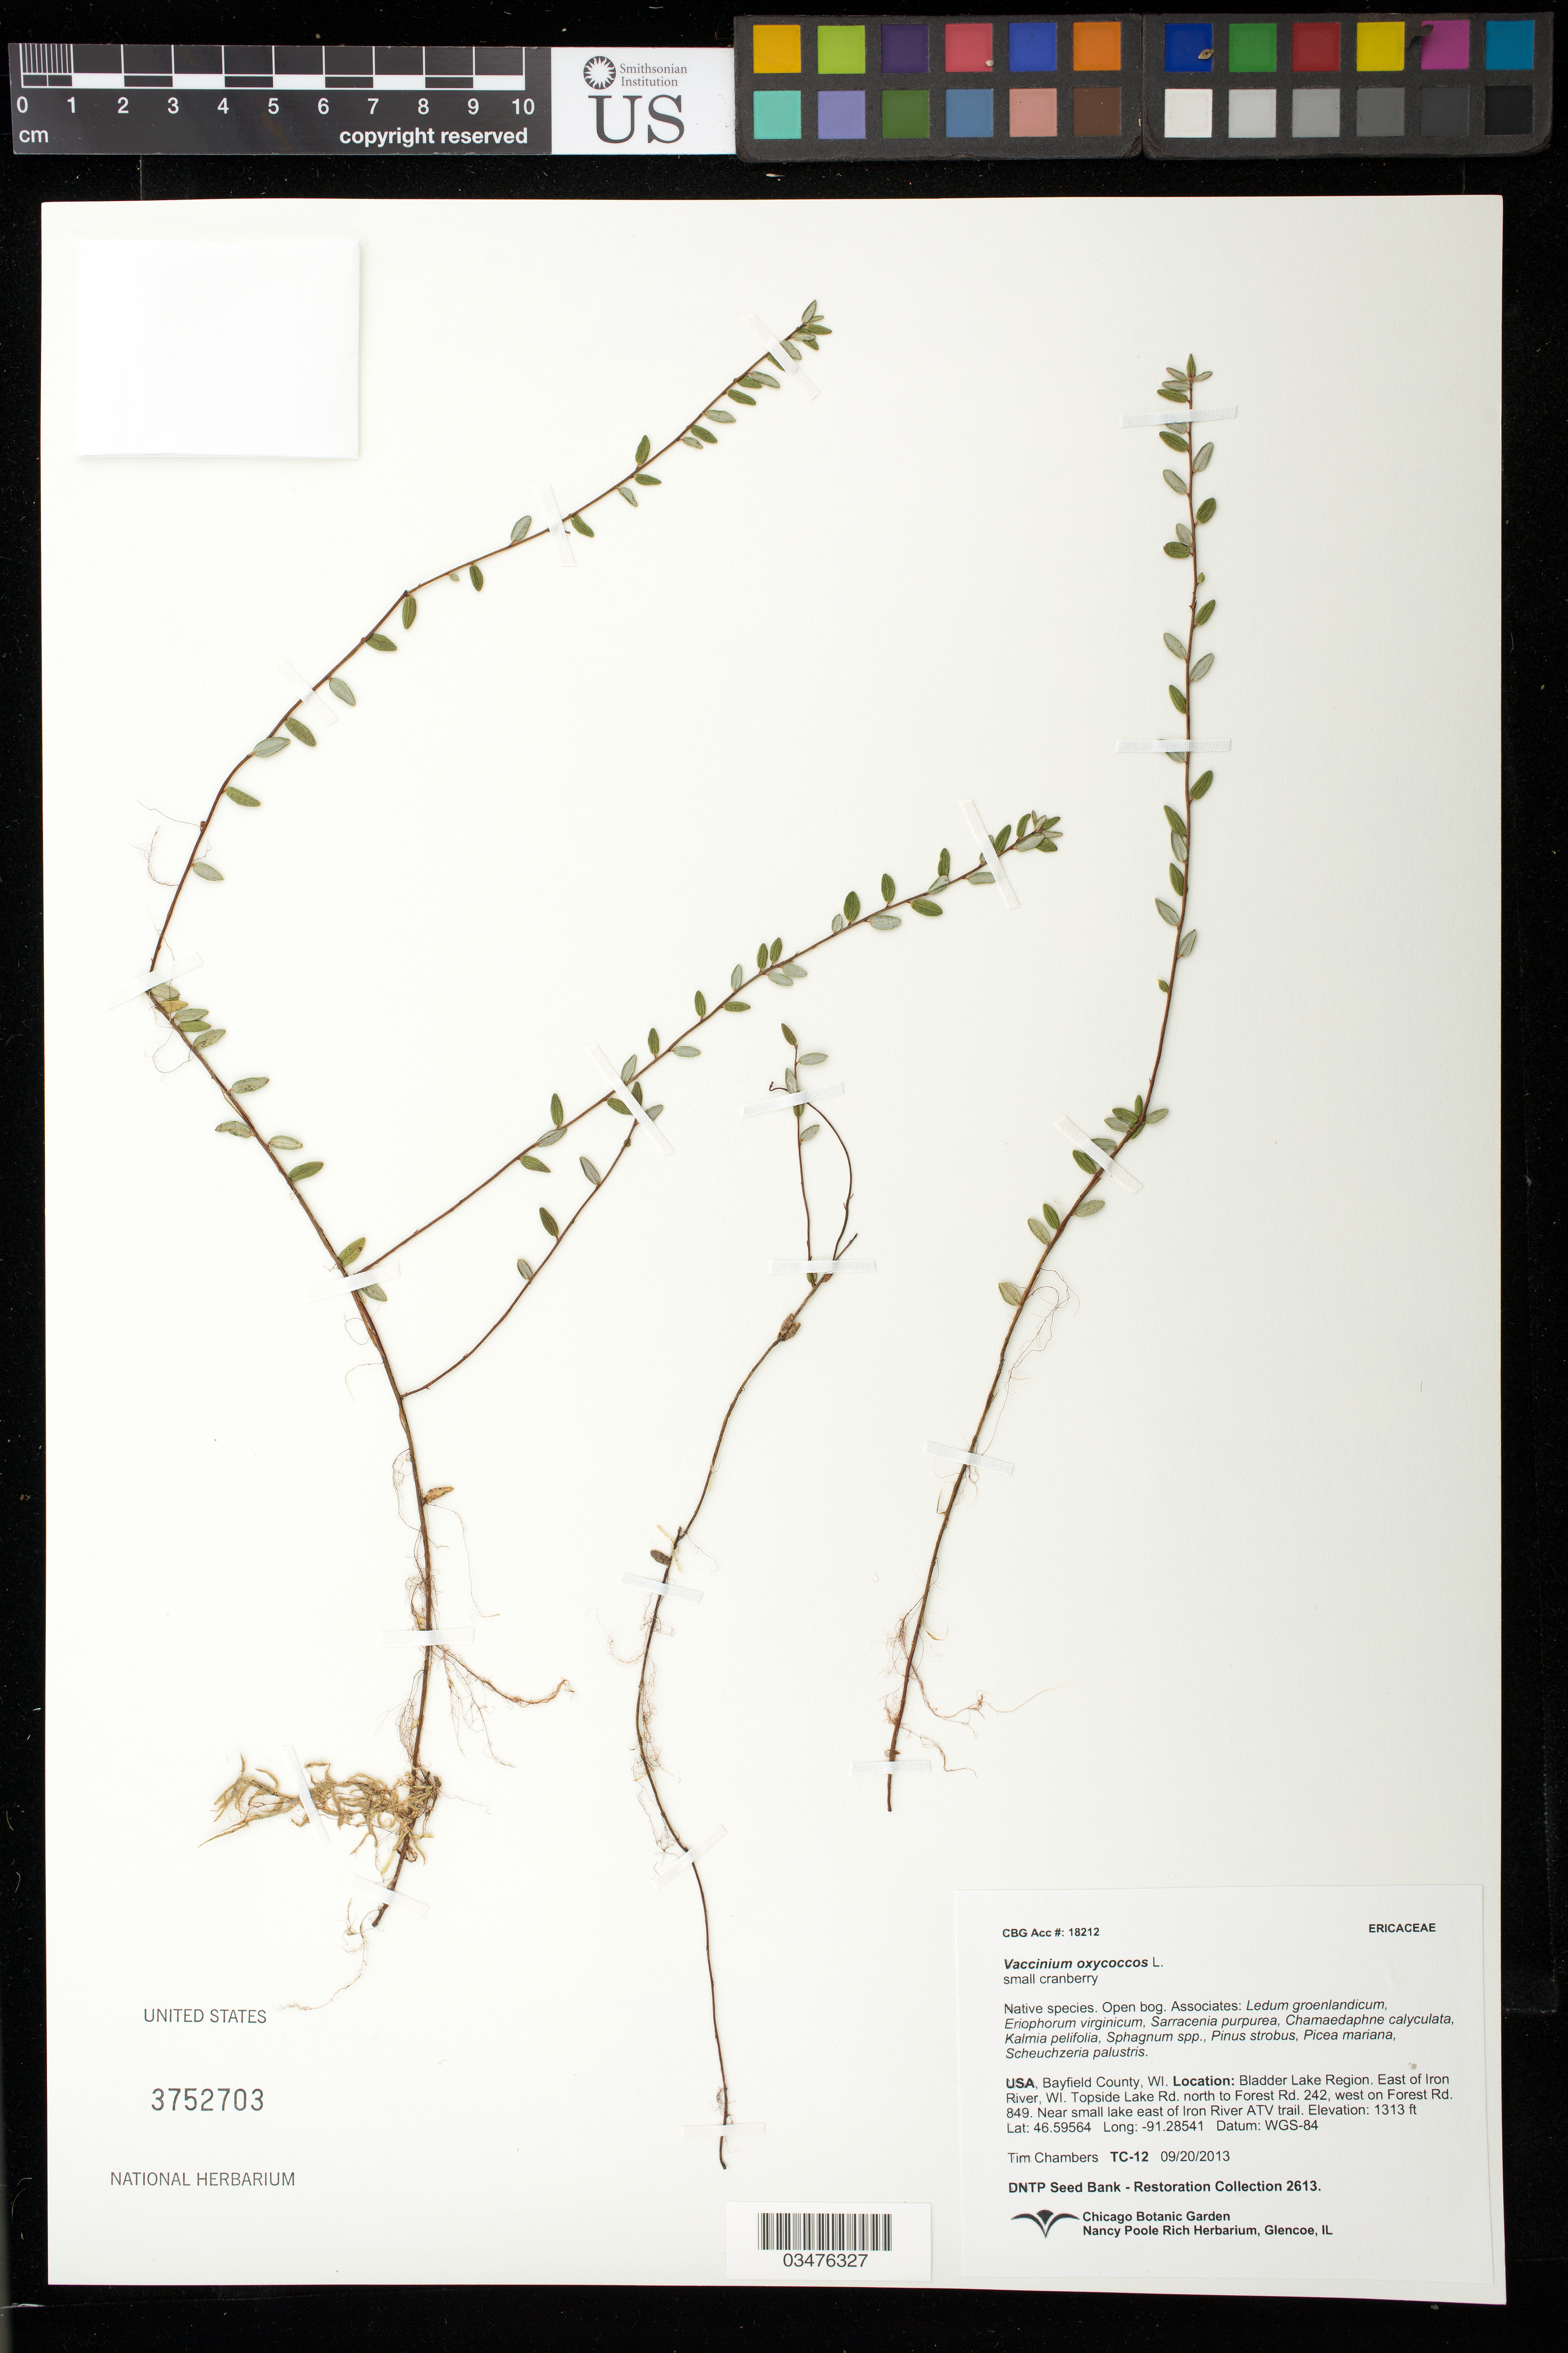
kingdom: Plantae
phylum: Tracheophyta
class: Magnoliopsida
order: Ericales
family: Ericaceae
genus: Vaccinium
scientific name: Vaccinium oxycoccos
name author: L.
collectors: T. Chambers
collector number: TC-12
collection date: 2013-09-20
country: United States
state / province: Wisconsin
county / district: Bayfield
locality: Bladder Lake Region. E of Iron River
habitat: Open bog. With Picea mariana, Pinus strobus, Sphagnum sp., ect.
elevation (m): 400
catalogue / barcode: US 3752703